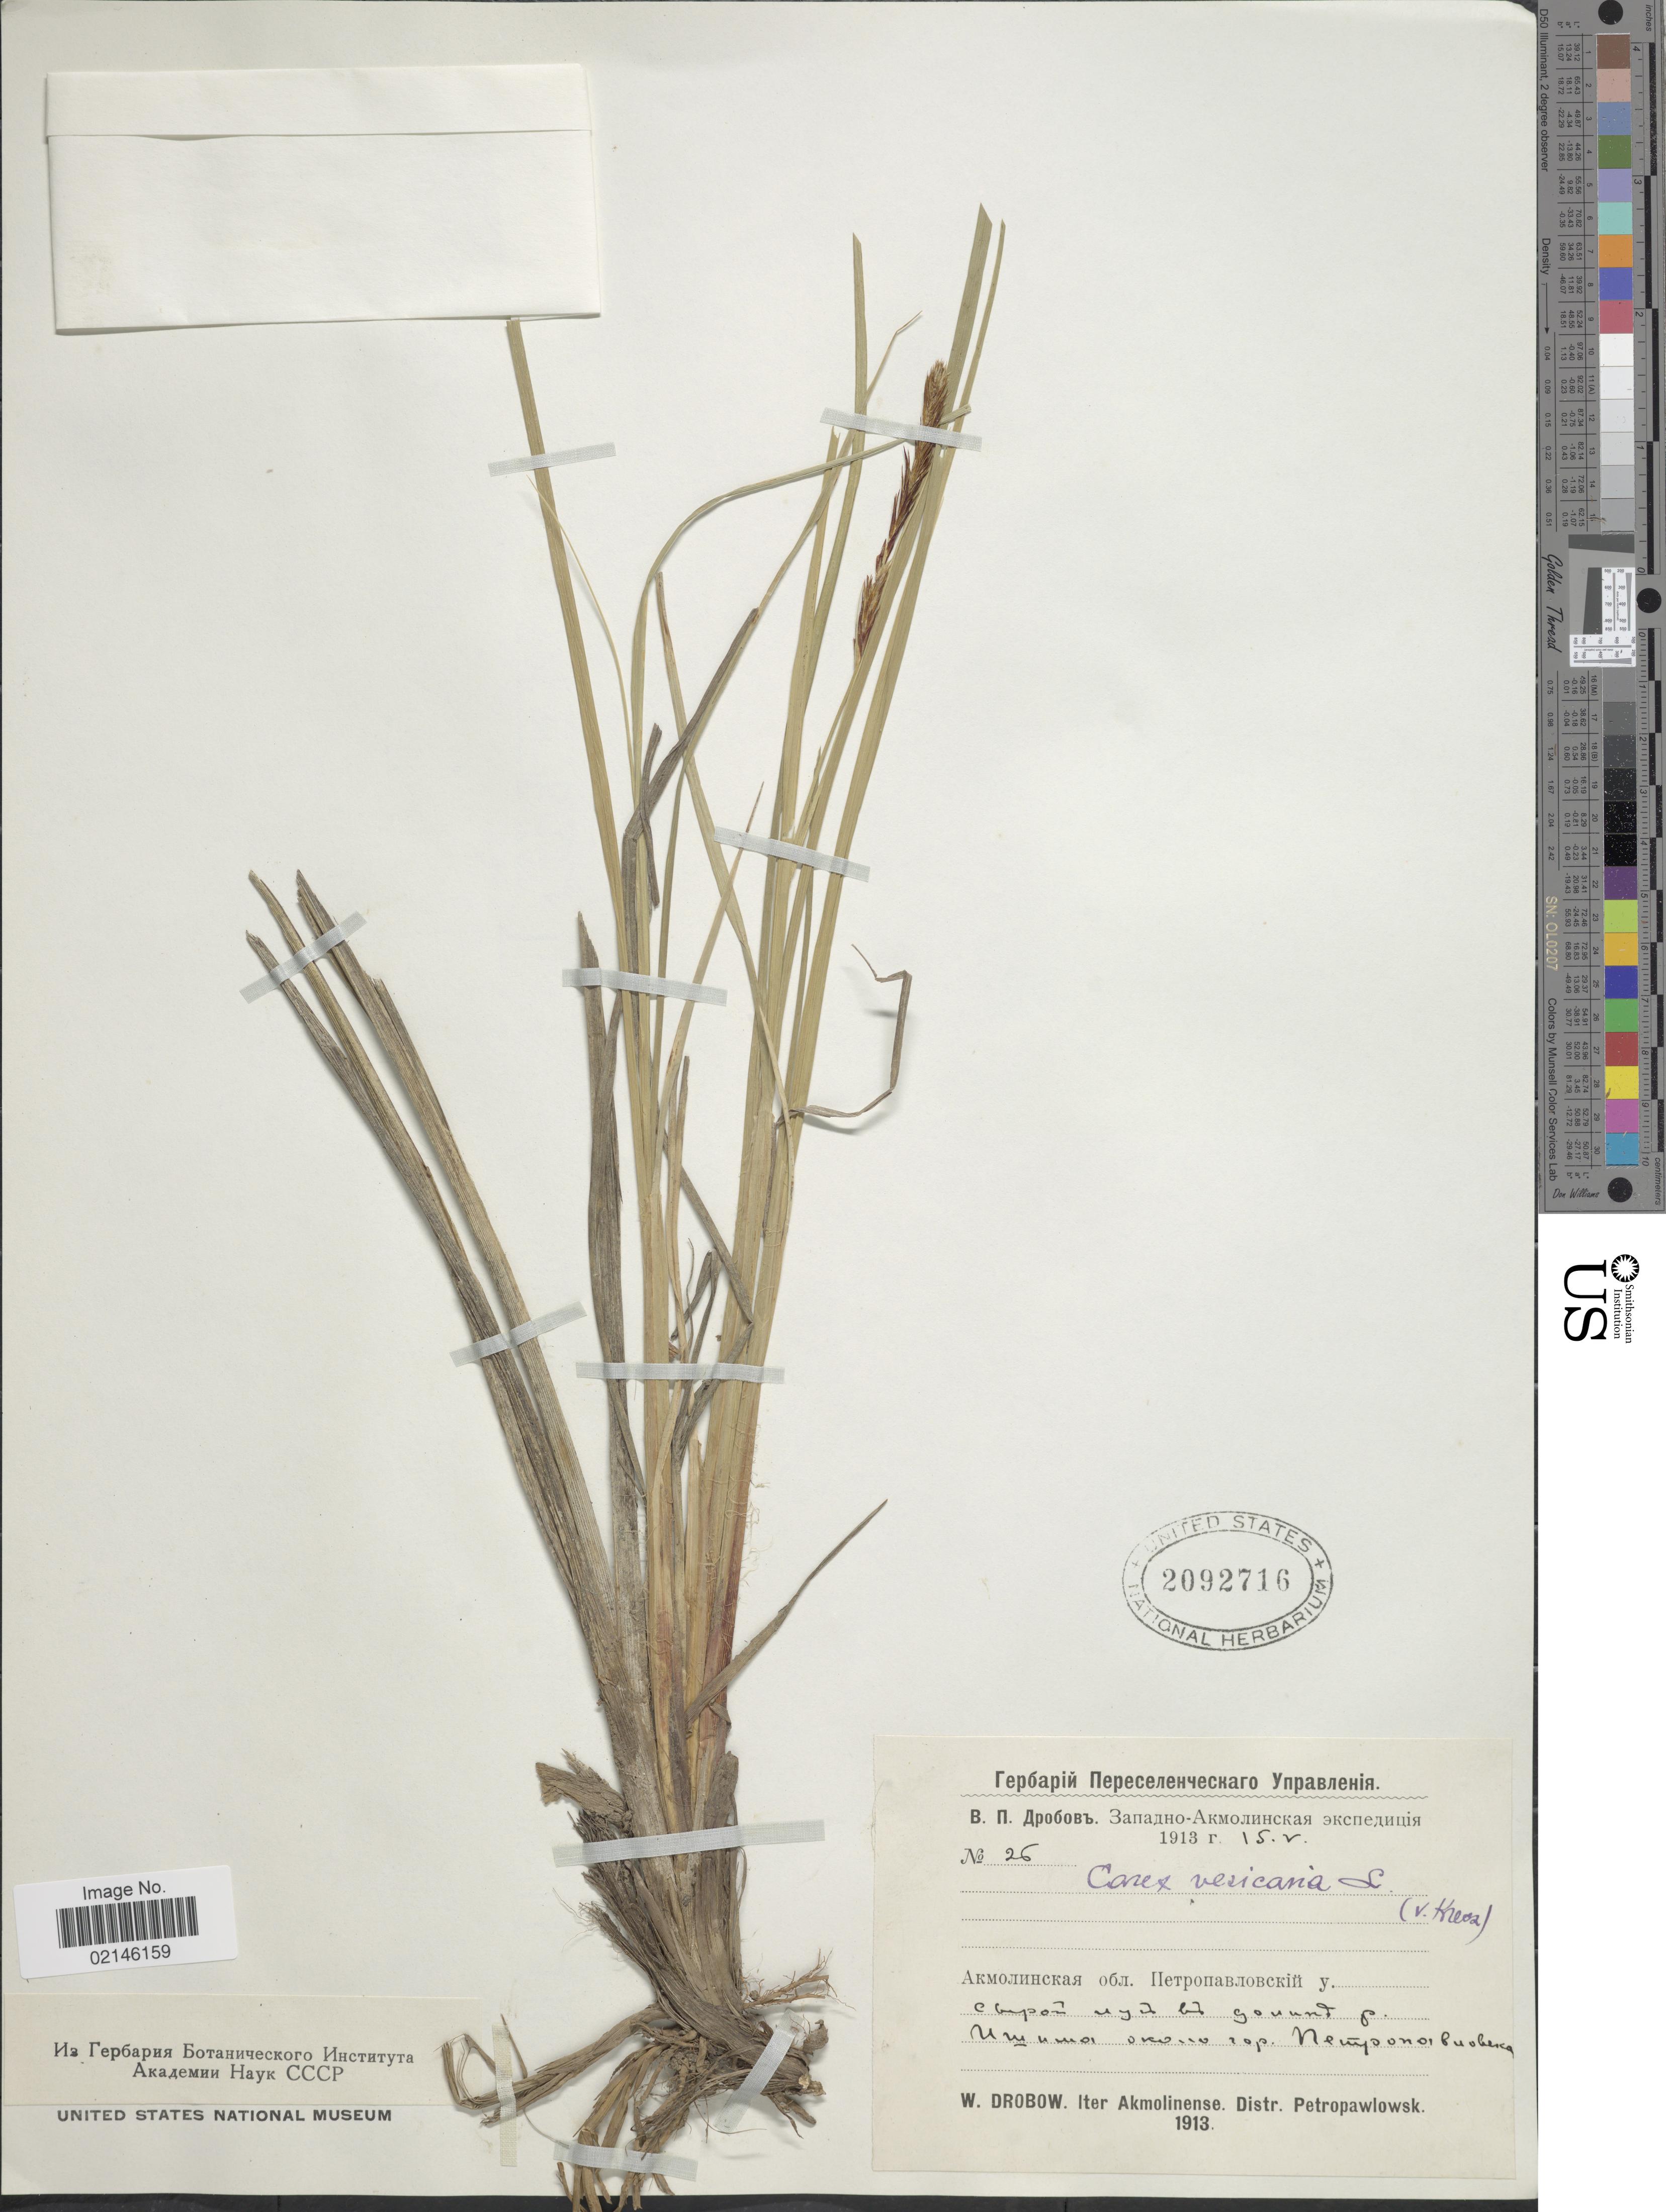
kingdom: Plantae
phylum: Tracheophyta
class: Liliopsida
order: Poales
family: Cyperaceae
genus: Carex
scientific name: Carex vesicaria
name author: L.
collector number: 26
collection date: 1913-05-15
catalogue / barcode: US 2092716